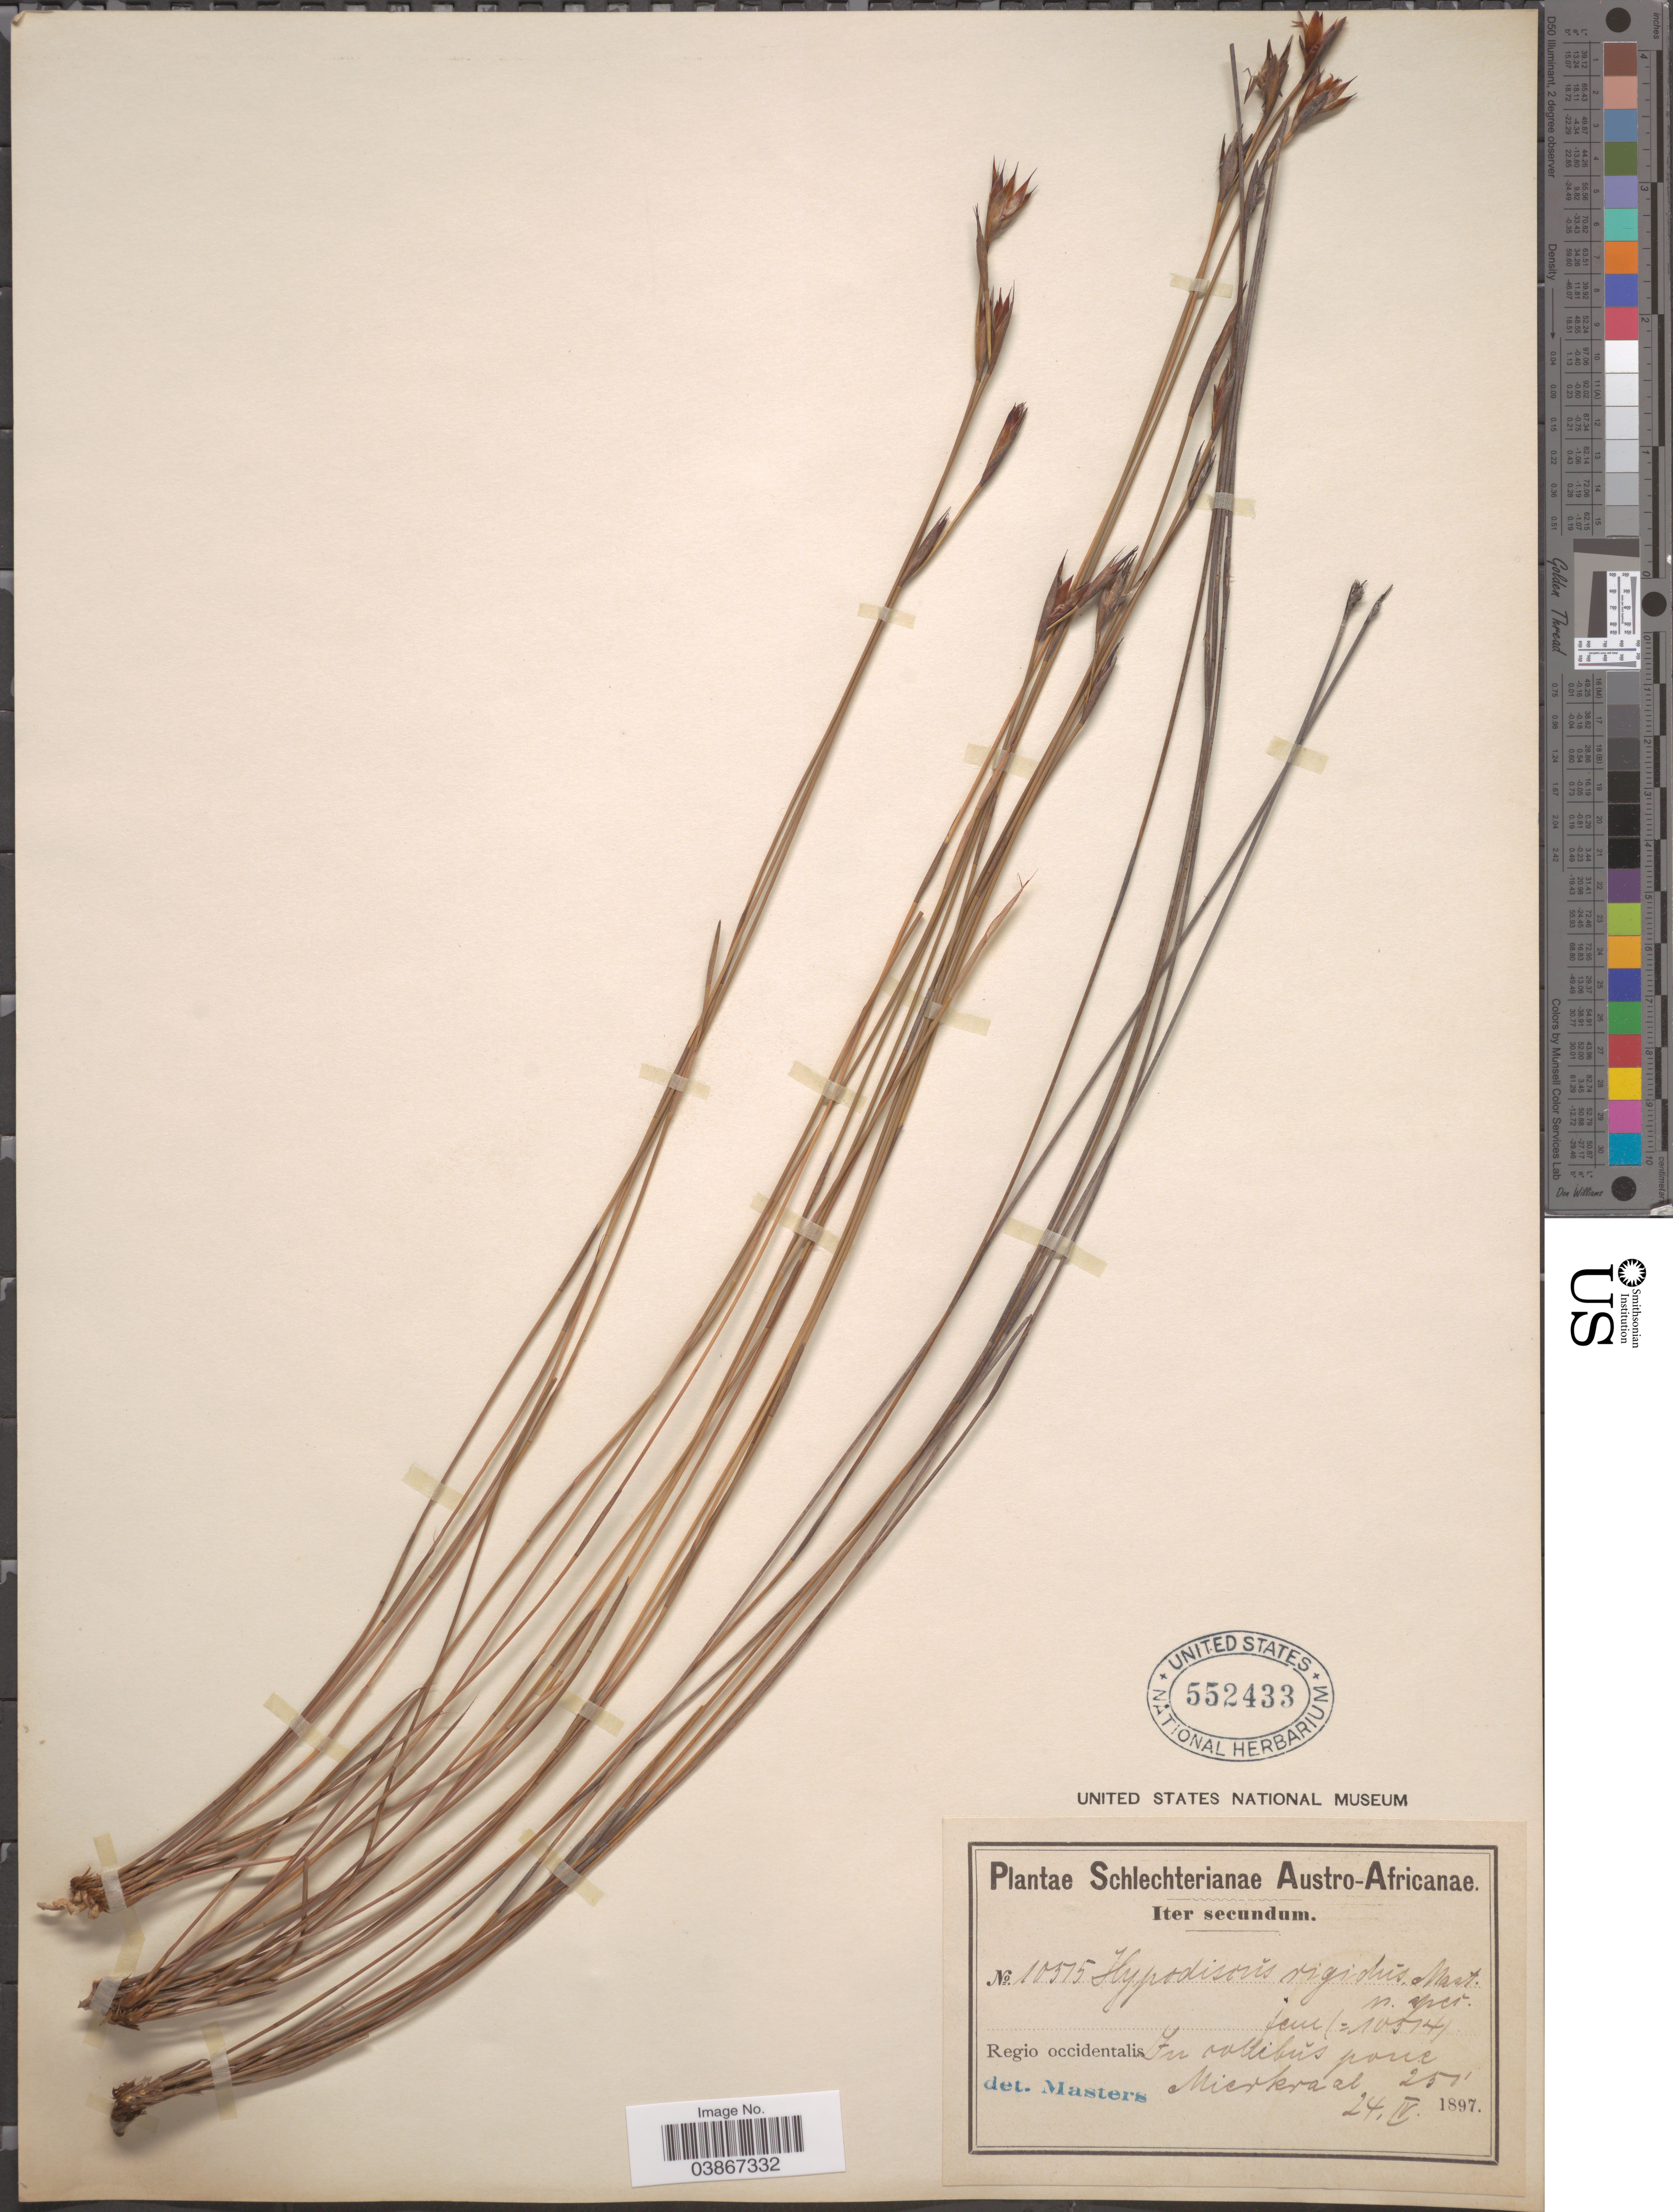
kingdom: Plantae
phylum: Tracheophyta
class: Liliopsida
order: Poales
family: Restionaceae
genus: Hypodiscus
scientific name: Hypodiscus rigidus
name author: Mast.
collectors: Schlechter, --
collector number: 10515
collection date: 1897-04-24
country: South Africa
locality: Austro-Africanae. Regio occidentalis: In collibus pone Mierkraal.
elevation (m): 76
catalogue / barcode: US 552433